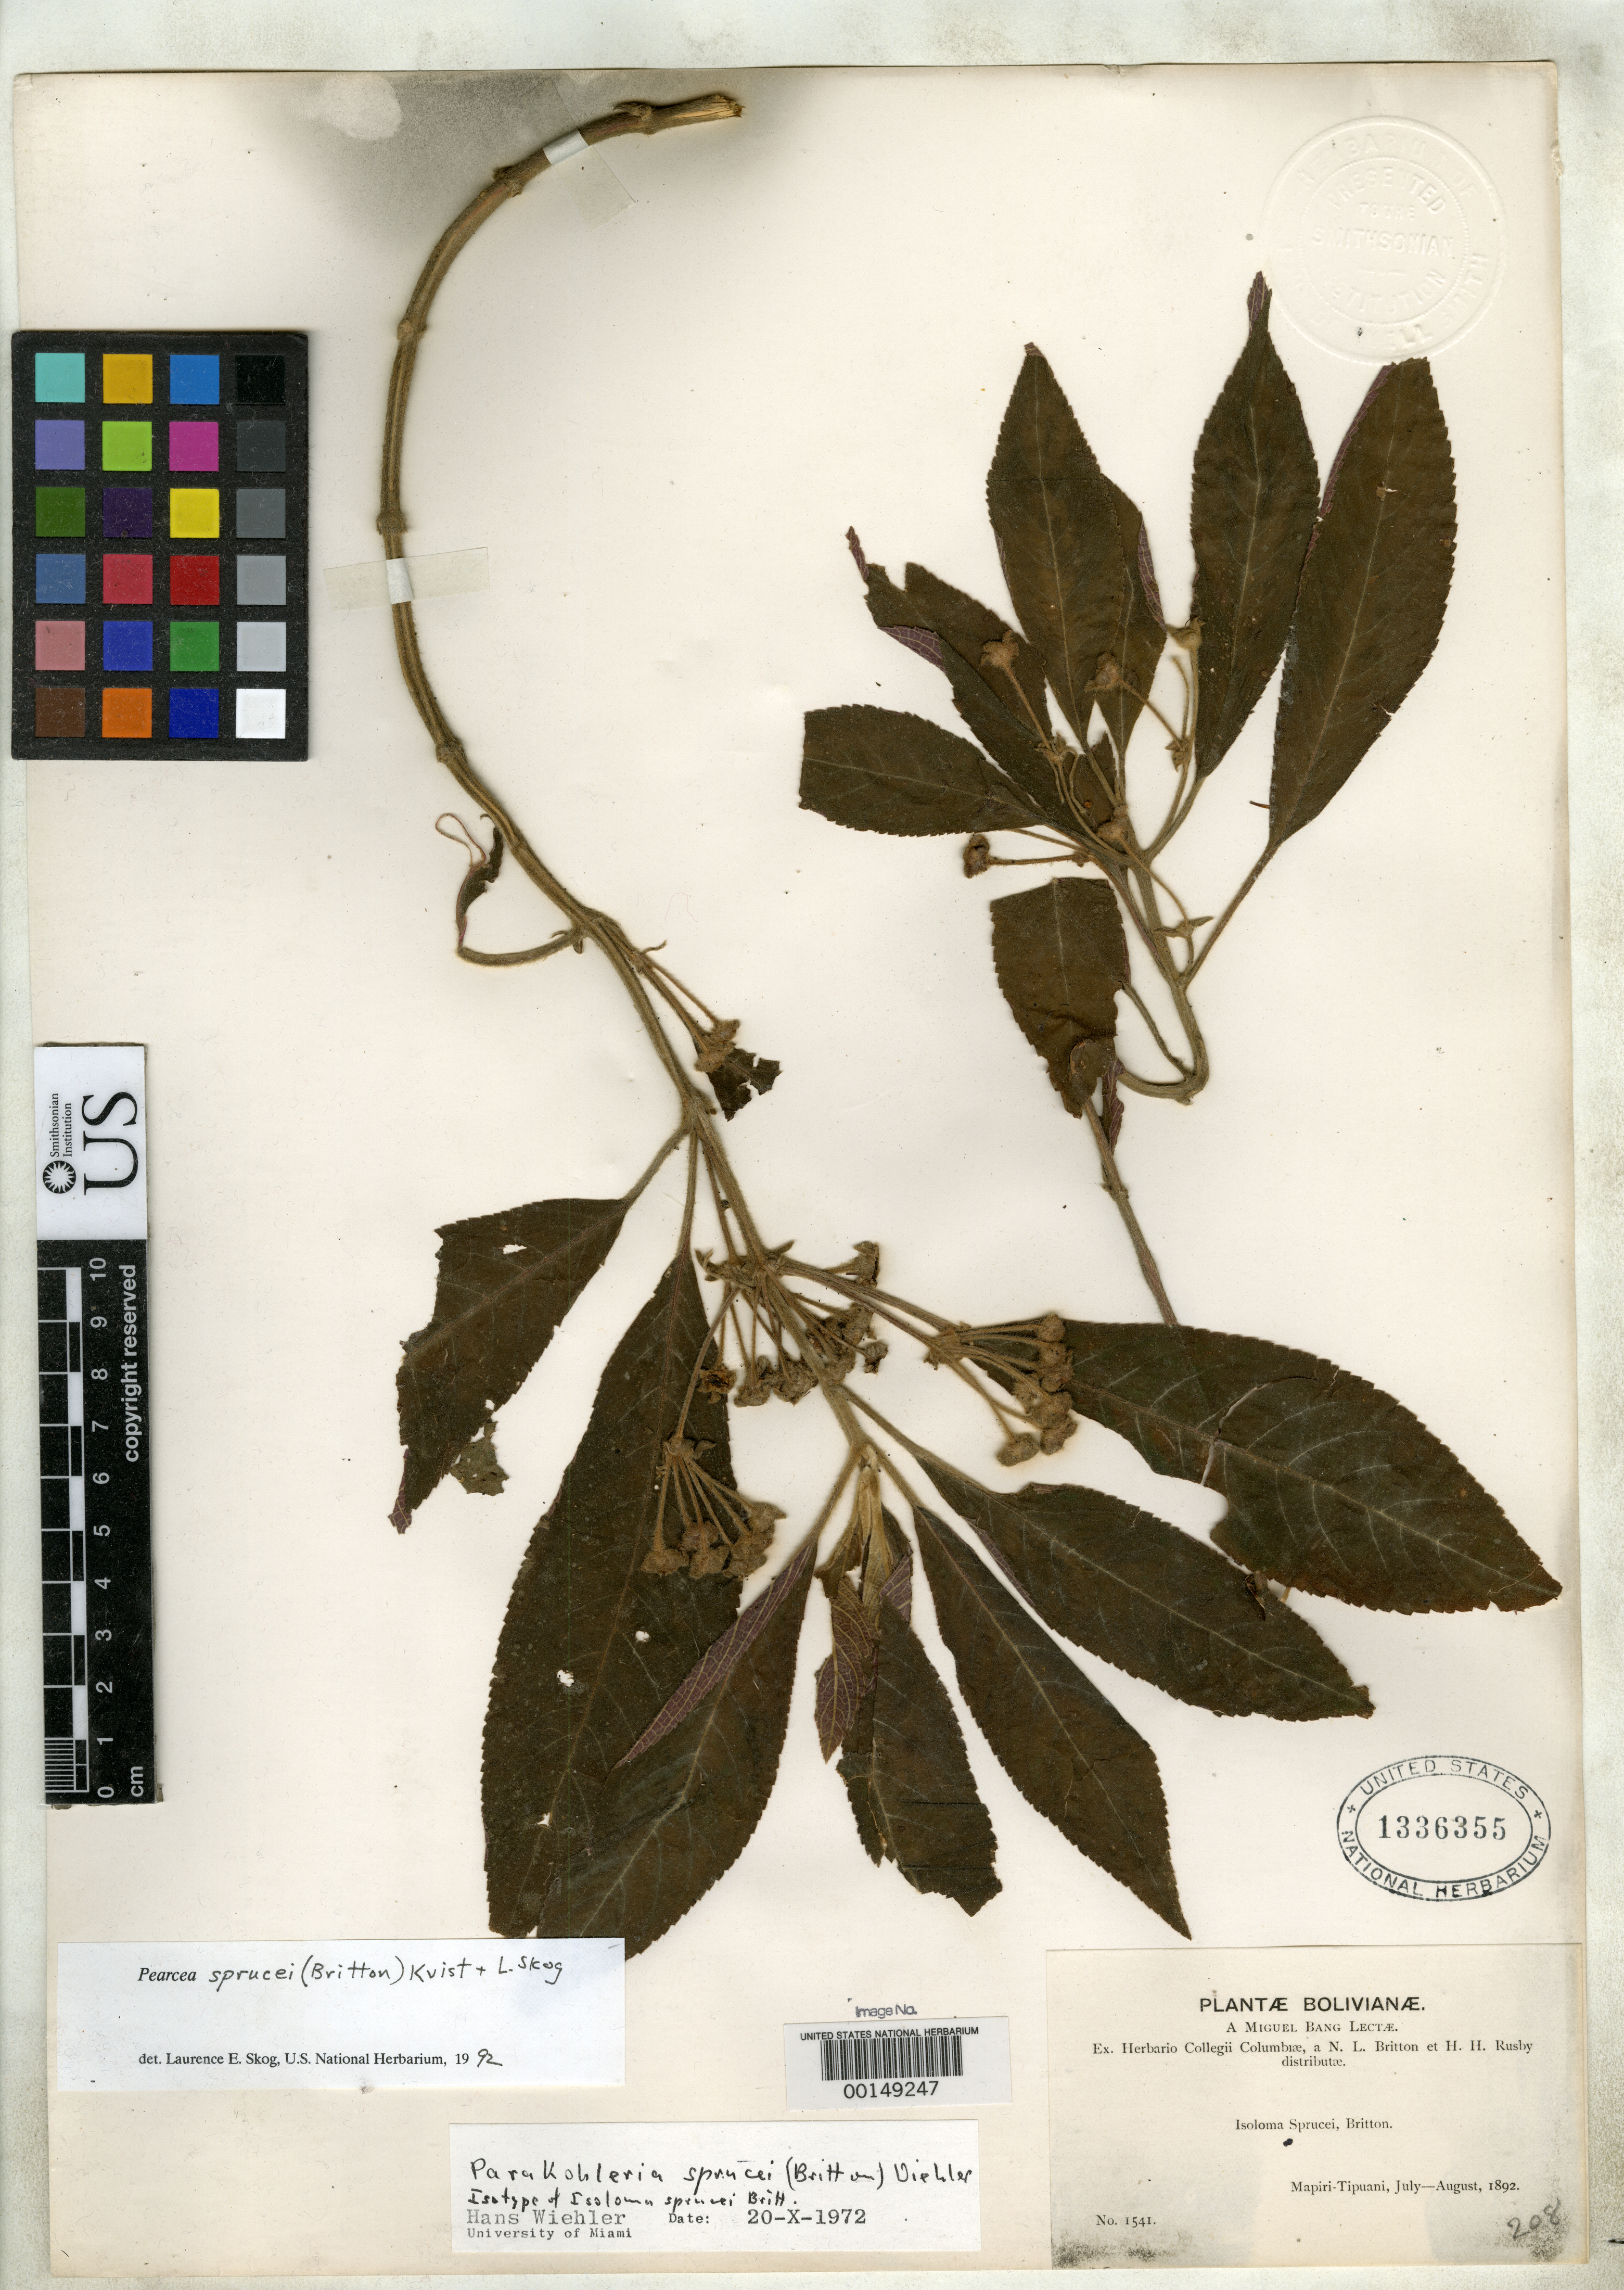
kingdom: Plantae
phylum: Tracheophyta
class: Magnoliopsida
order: Lamiales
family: Gesneriaceae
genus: Isoloma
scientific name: Isoloma sprucei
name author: Britton ex Rusby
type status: Isotype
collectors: M. Bang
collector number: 1541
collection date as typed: Jul 1892 to -- Aug 1892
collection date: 1892-07/1892-08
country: Bolivia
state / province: La Paz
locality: Mapiri, Tipuani.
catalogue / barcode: US 1336355